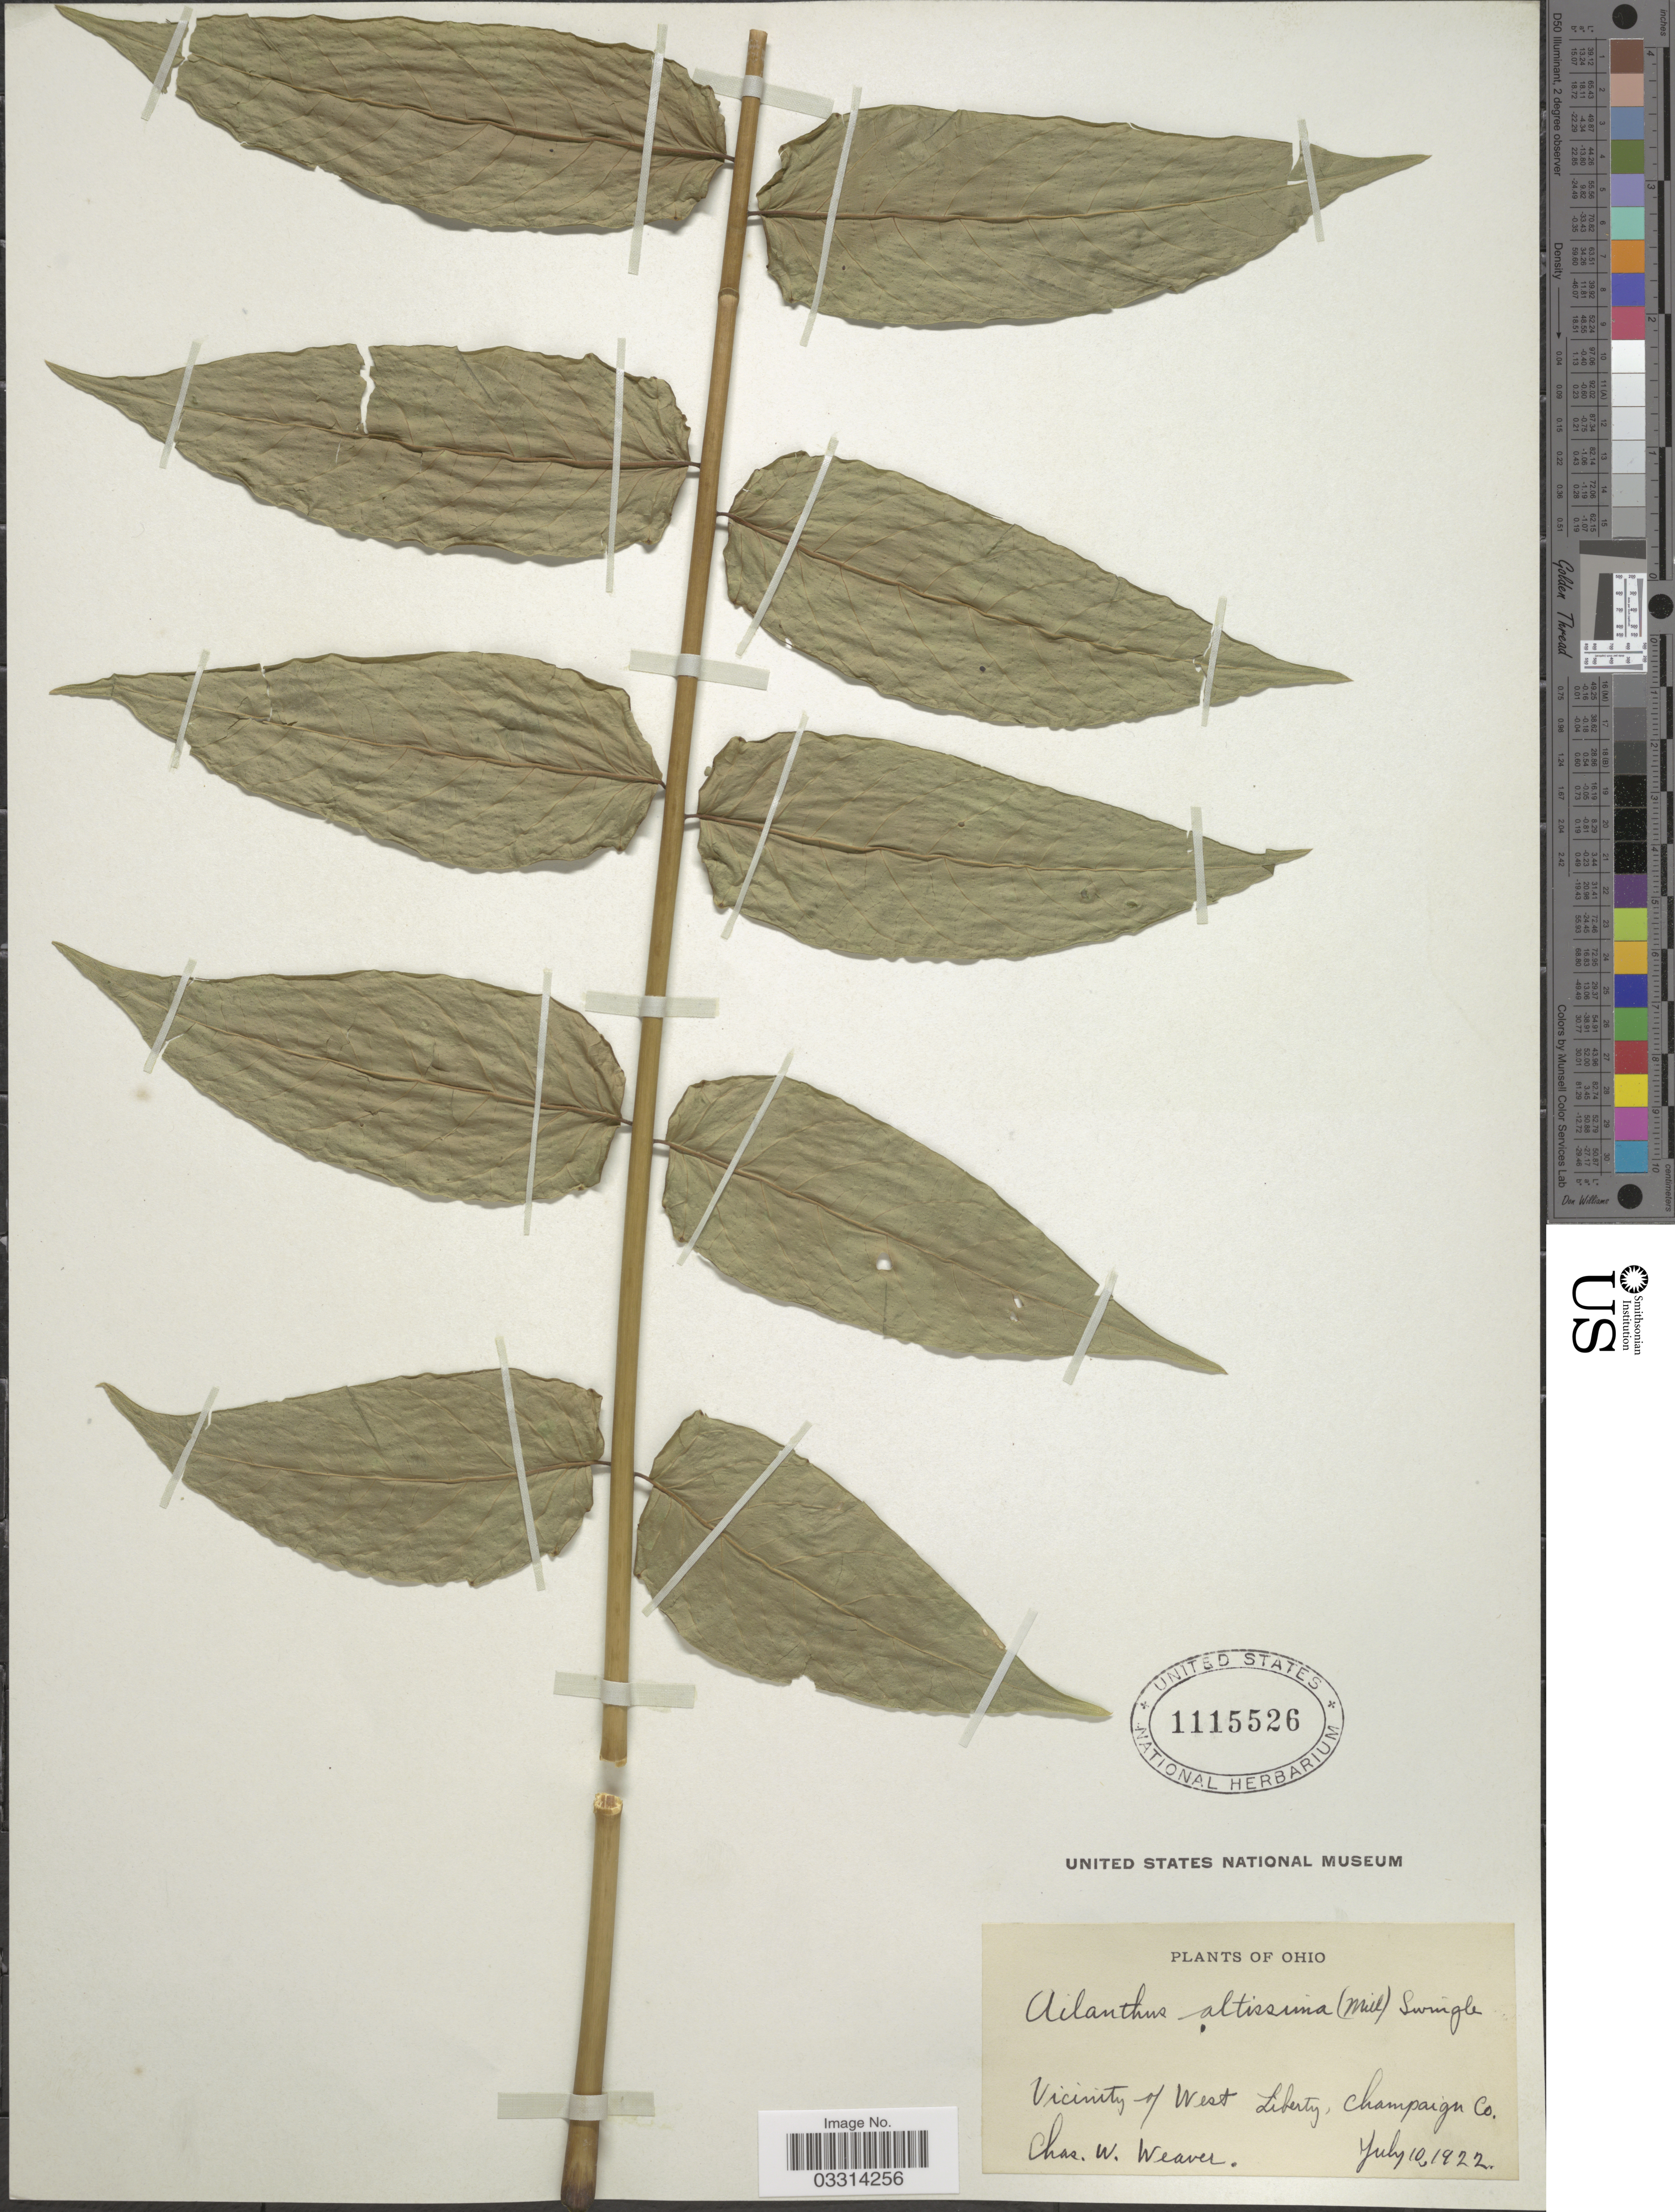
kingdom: Plantae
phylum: Tracheophyta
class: Magnoliopsida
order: Sapindales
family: Simaroubaceae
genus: Ailanthus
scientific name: Ailanthus altissima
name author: (Mill.) Swingle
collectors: C. Weaver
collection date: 1922-07-10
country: United States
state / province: Ohio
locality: Vicinity of West Liberty, Champaign Co.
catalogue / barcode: US 1115526